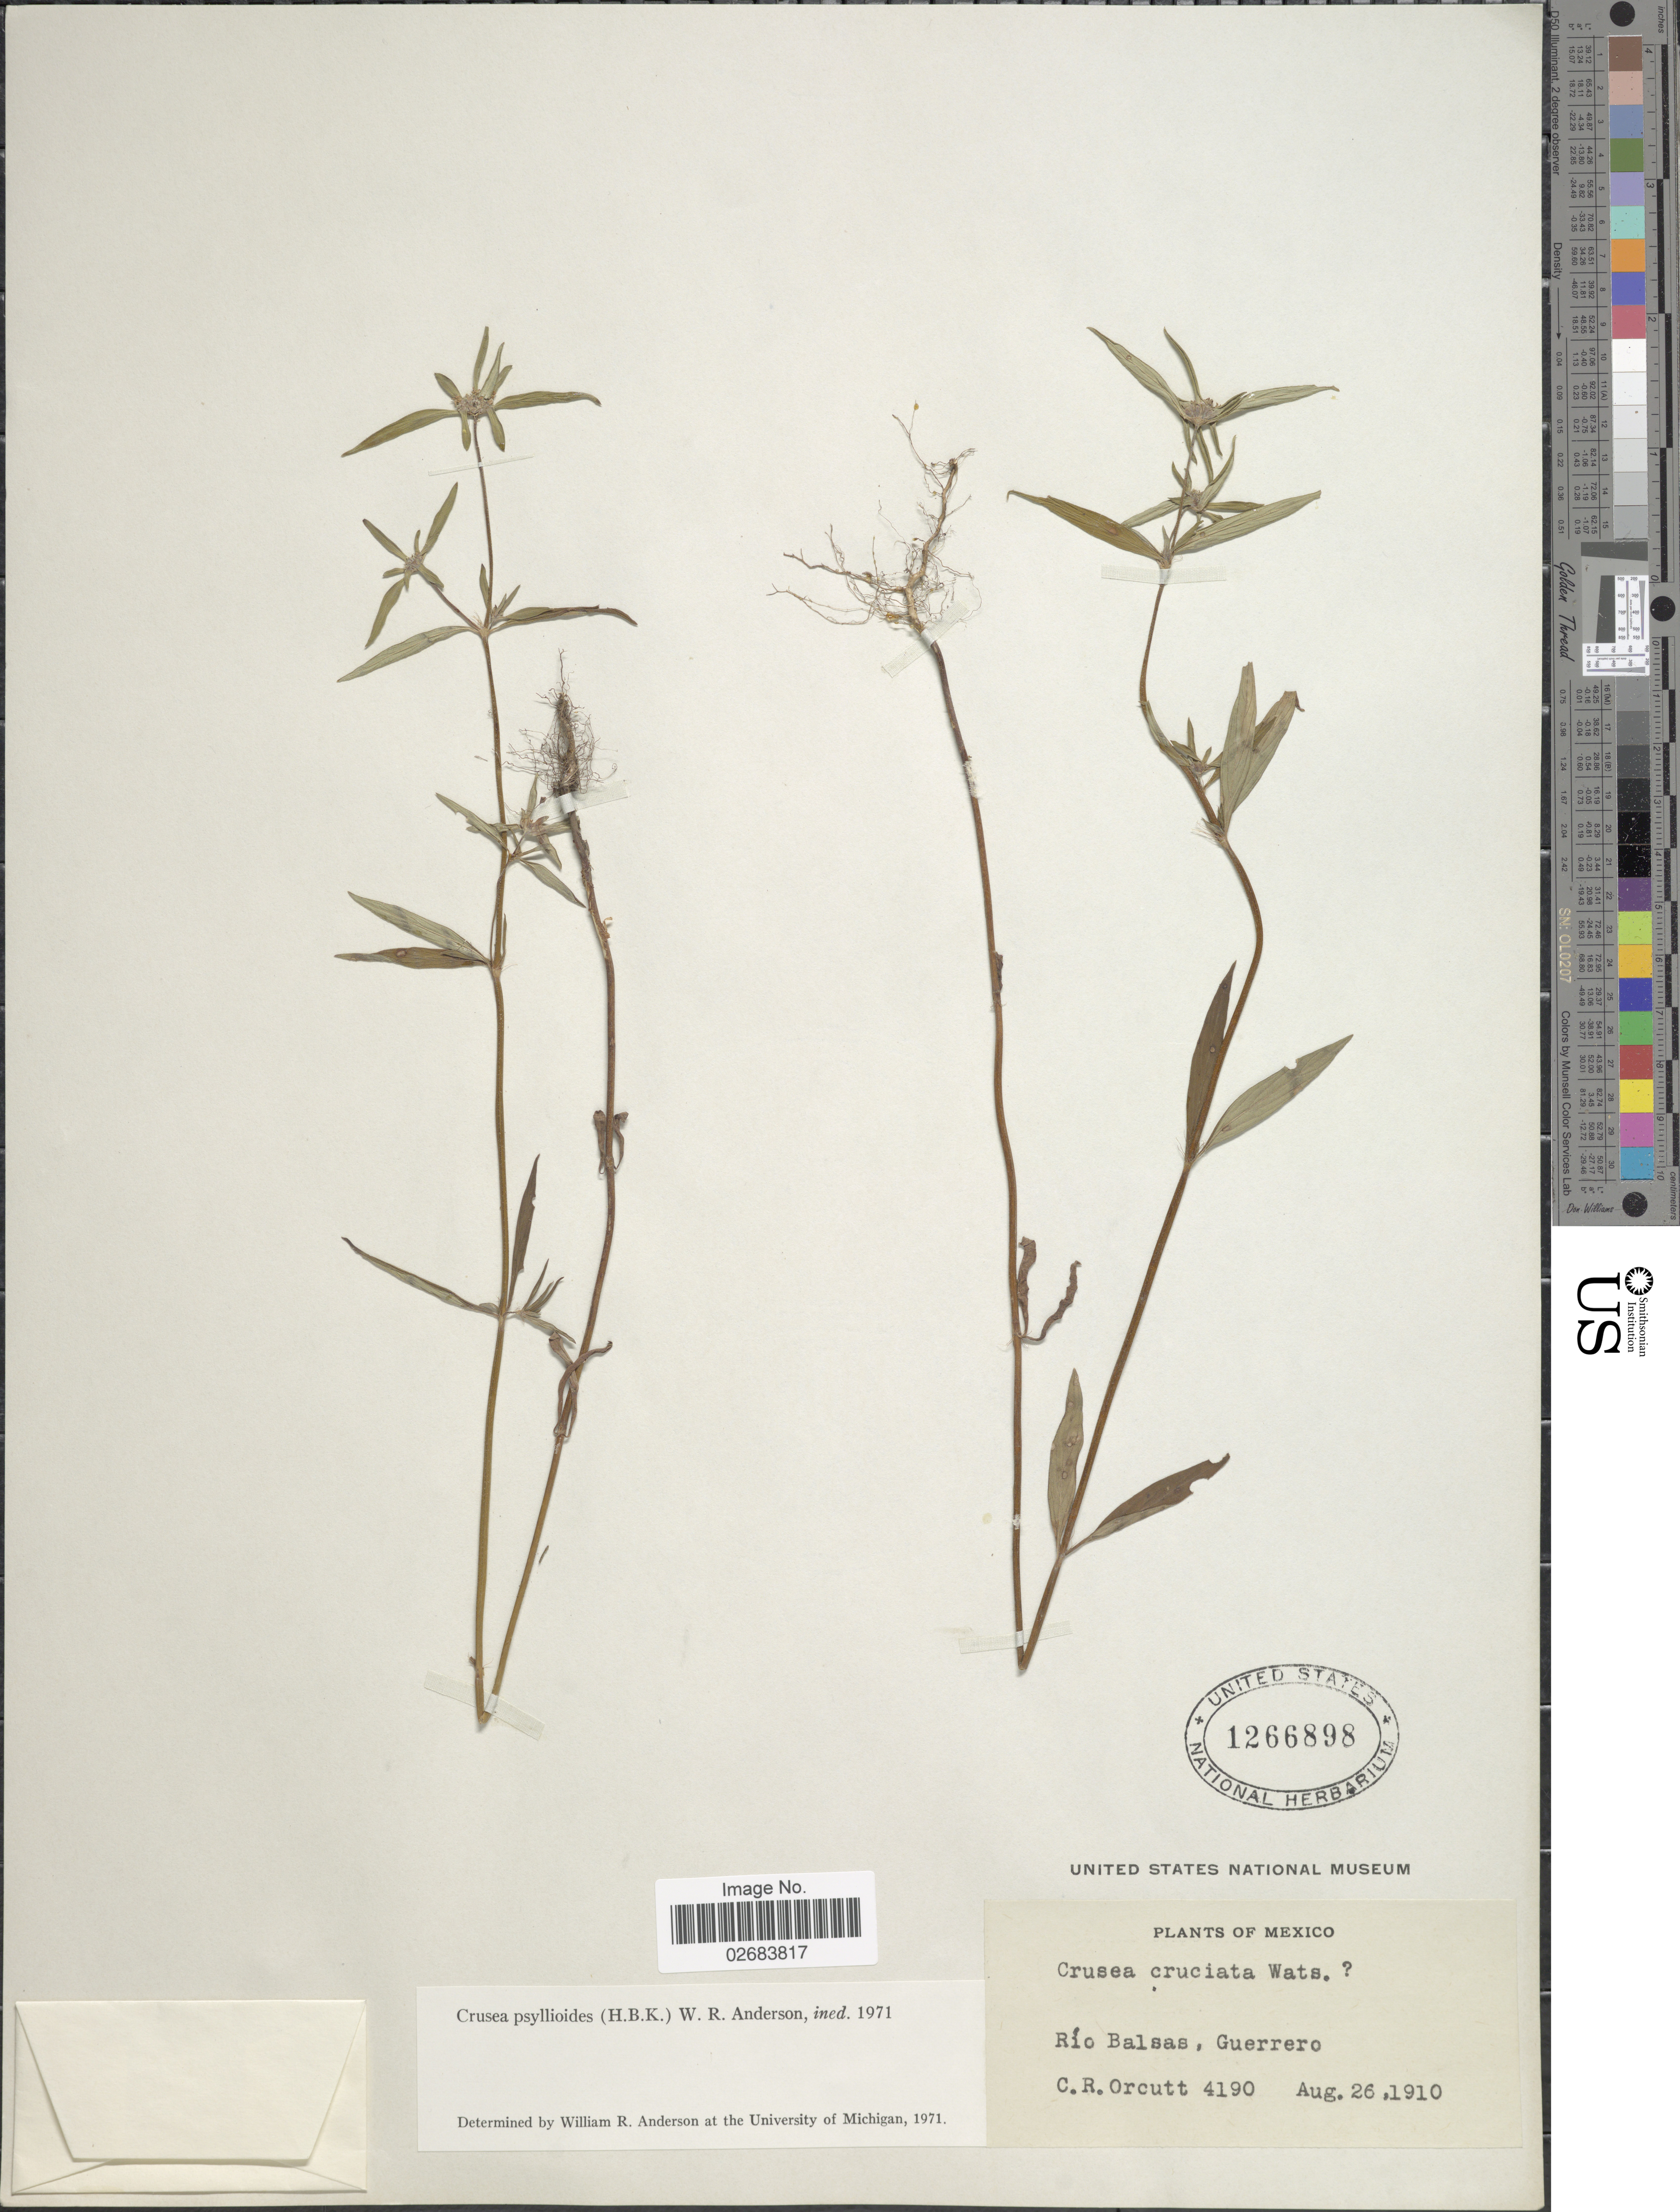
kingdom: Plantae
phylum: Tracheophyta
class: Magnoliopsida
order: Gentianales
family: Rubiaceae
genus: Crusea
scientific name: Crusea psyllioides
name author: (Kunth) W.R. Anderson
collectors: C. R. Orcutt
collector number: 4190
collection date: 1910-08-26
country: Mexico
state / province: Guerrero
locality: Rio Balsas.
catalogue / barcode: US 1266898